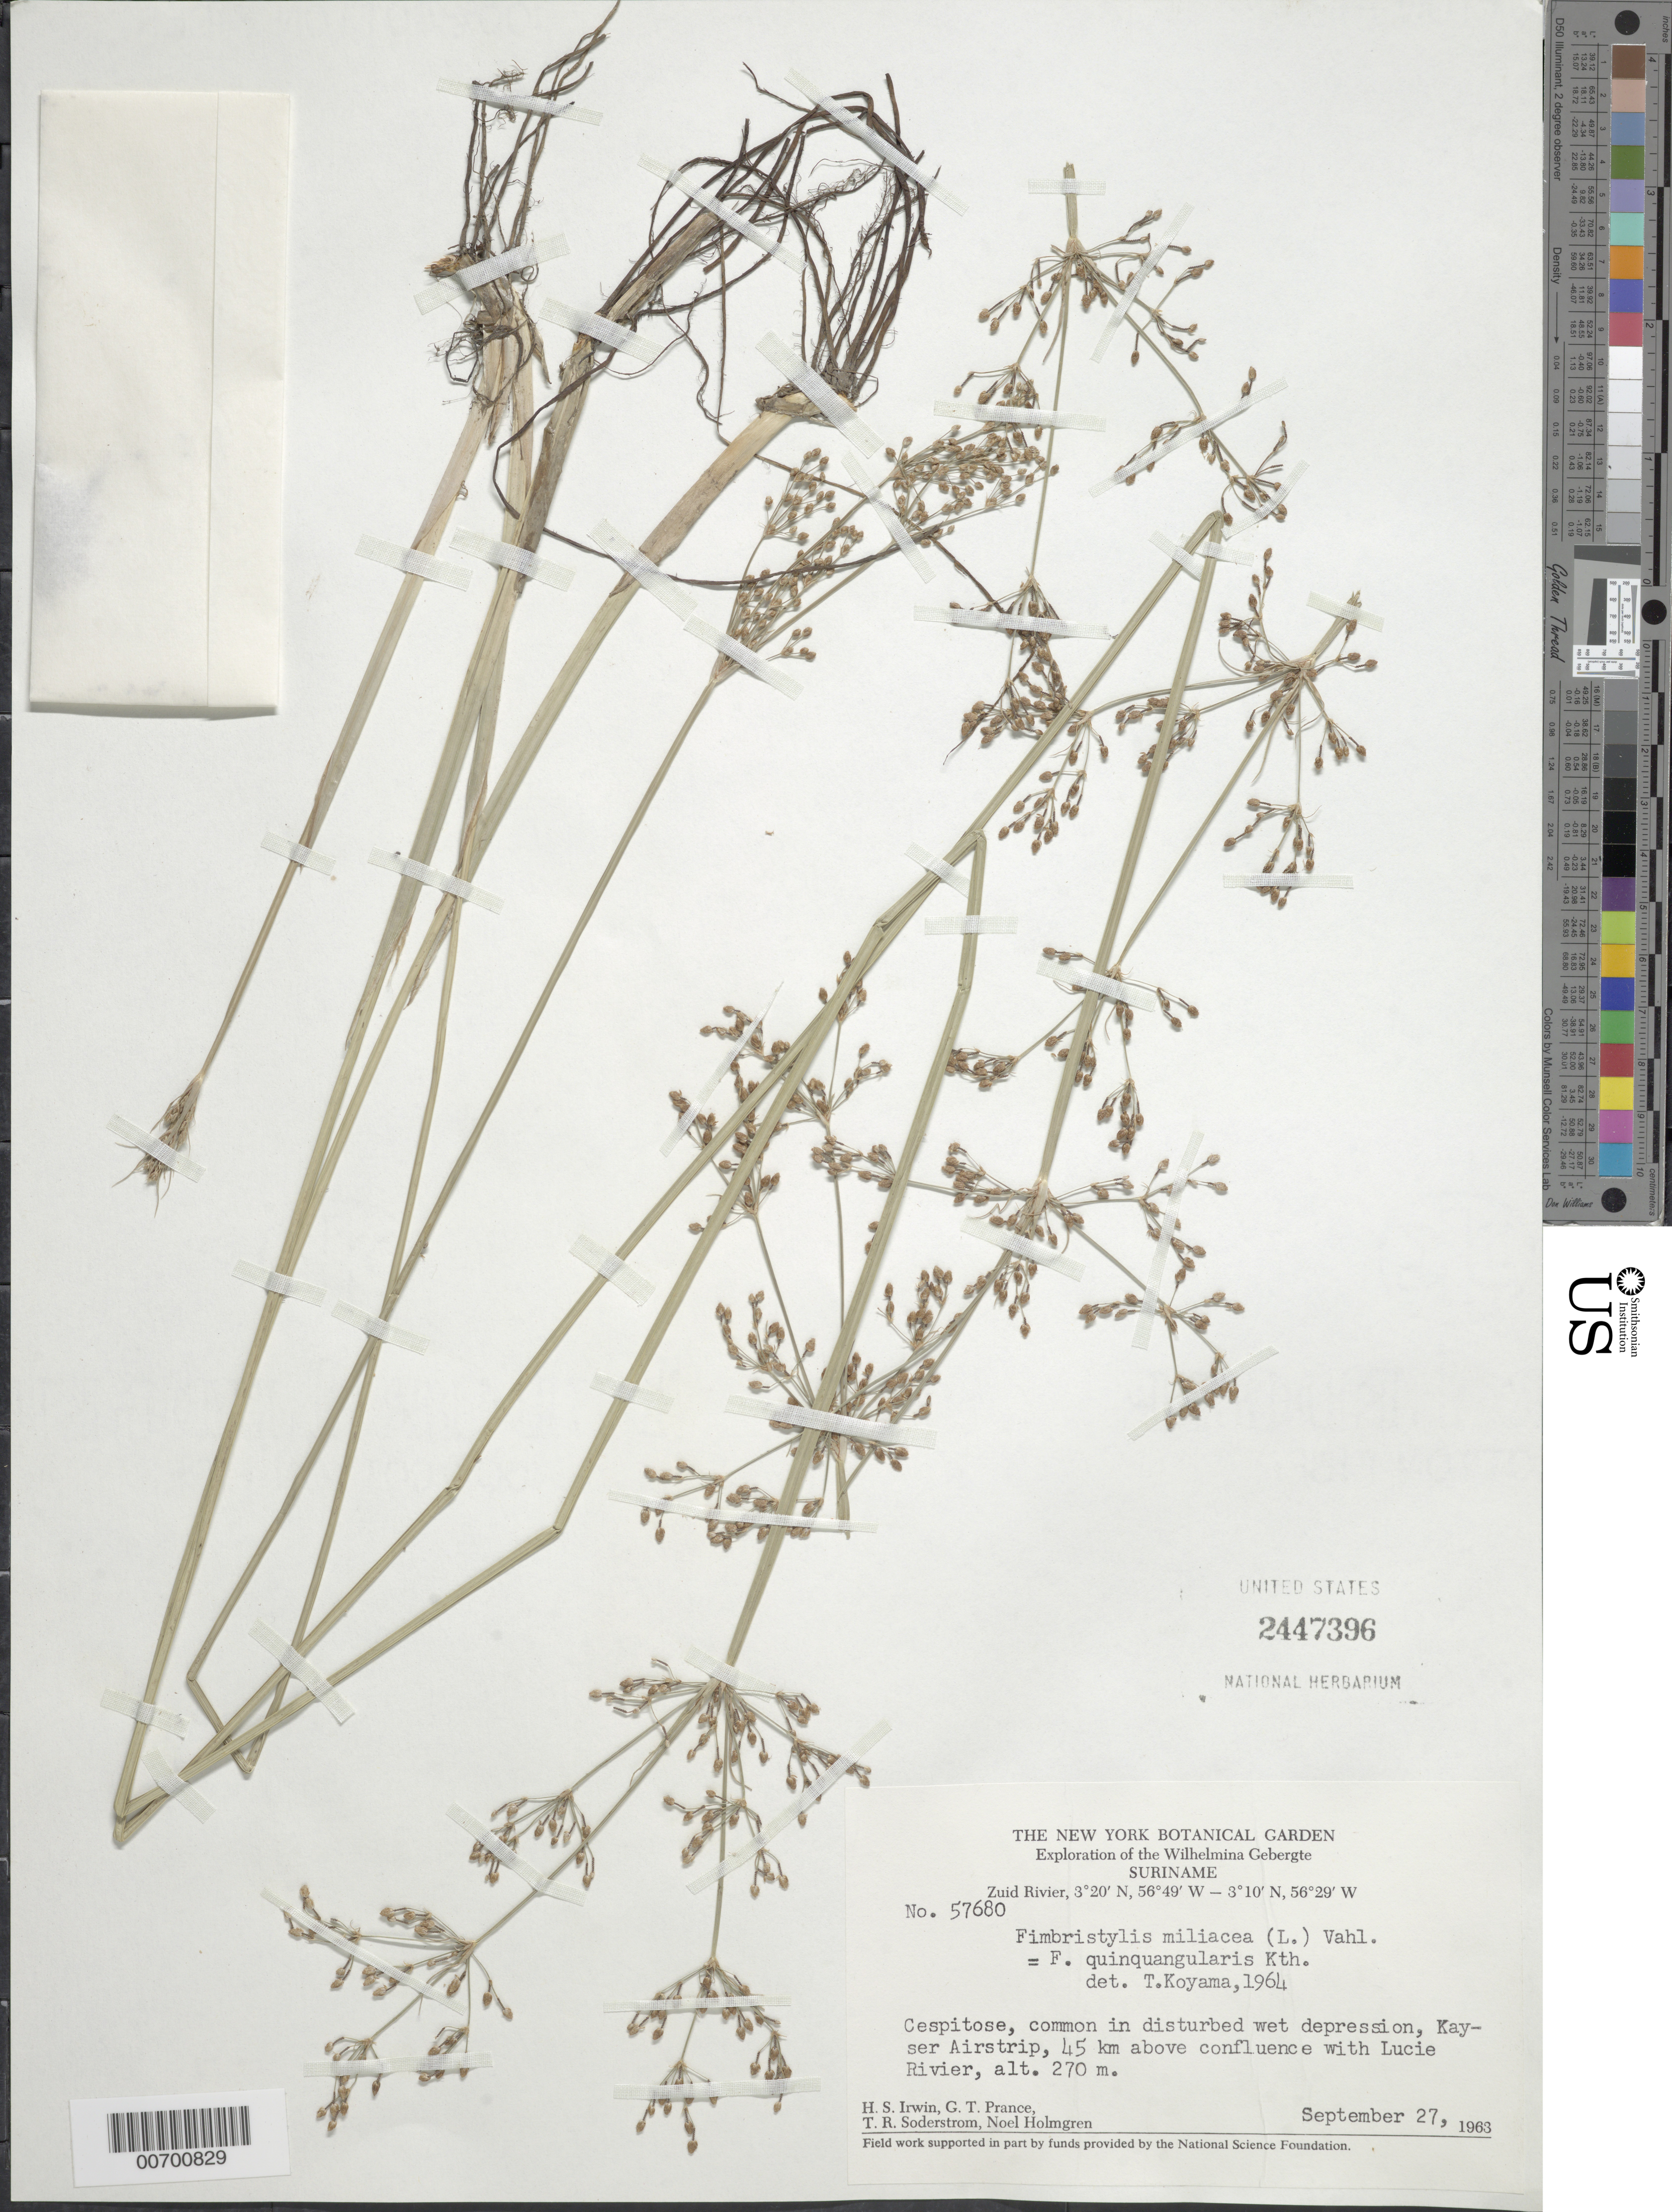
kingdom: Plantae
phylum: Tracheophyta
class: Liliopsida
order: Poales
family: Cyperaceae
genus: Fimbristylis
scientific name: Fimbristylis littoralis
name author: Gaudich.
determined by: Strong, Mark T., (BOT), Smithsonian Institution - National Museum of Natural History (UNITED STATES)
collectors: H. Irwin, G. T. Prance, T. R. Soderstrom & N. H. Holmgren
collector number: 57680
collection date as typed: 27-Sep-63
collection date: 1963-09-27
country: Suriname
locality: Kayser Airstrip, Zuid R., 45 km above confl. with Lucie R., Wilhelmina Gebergte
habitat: Cespitose, in disturbed wet depression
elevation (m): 270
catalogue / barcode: US 2447396